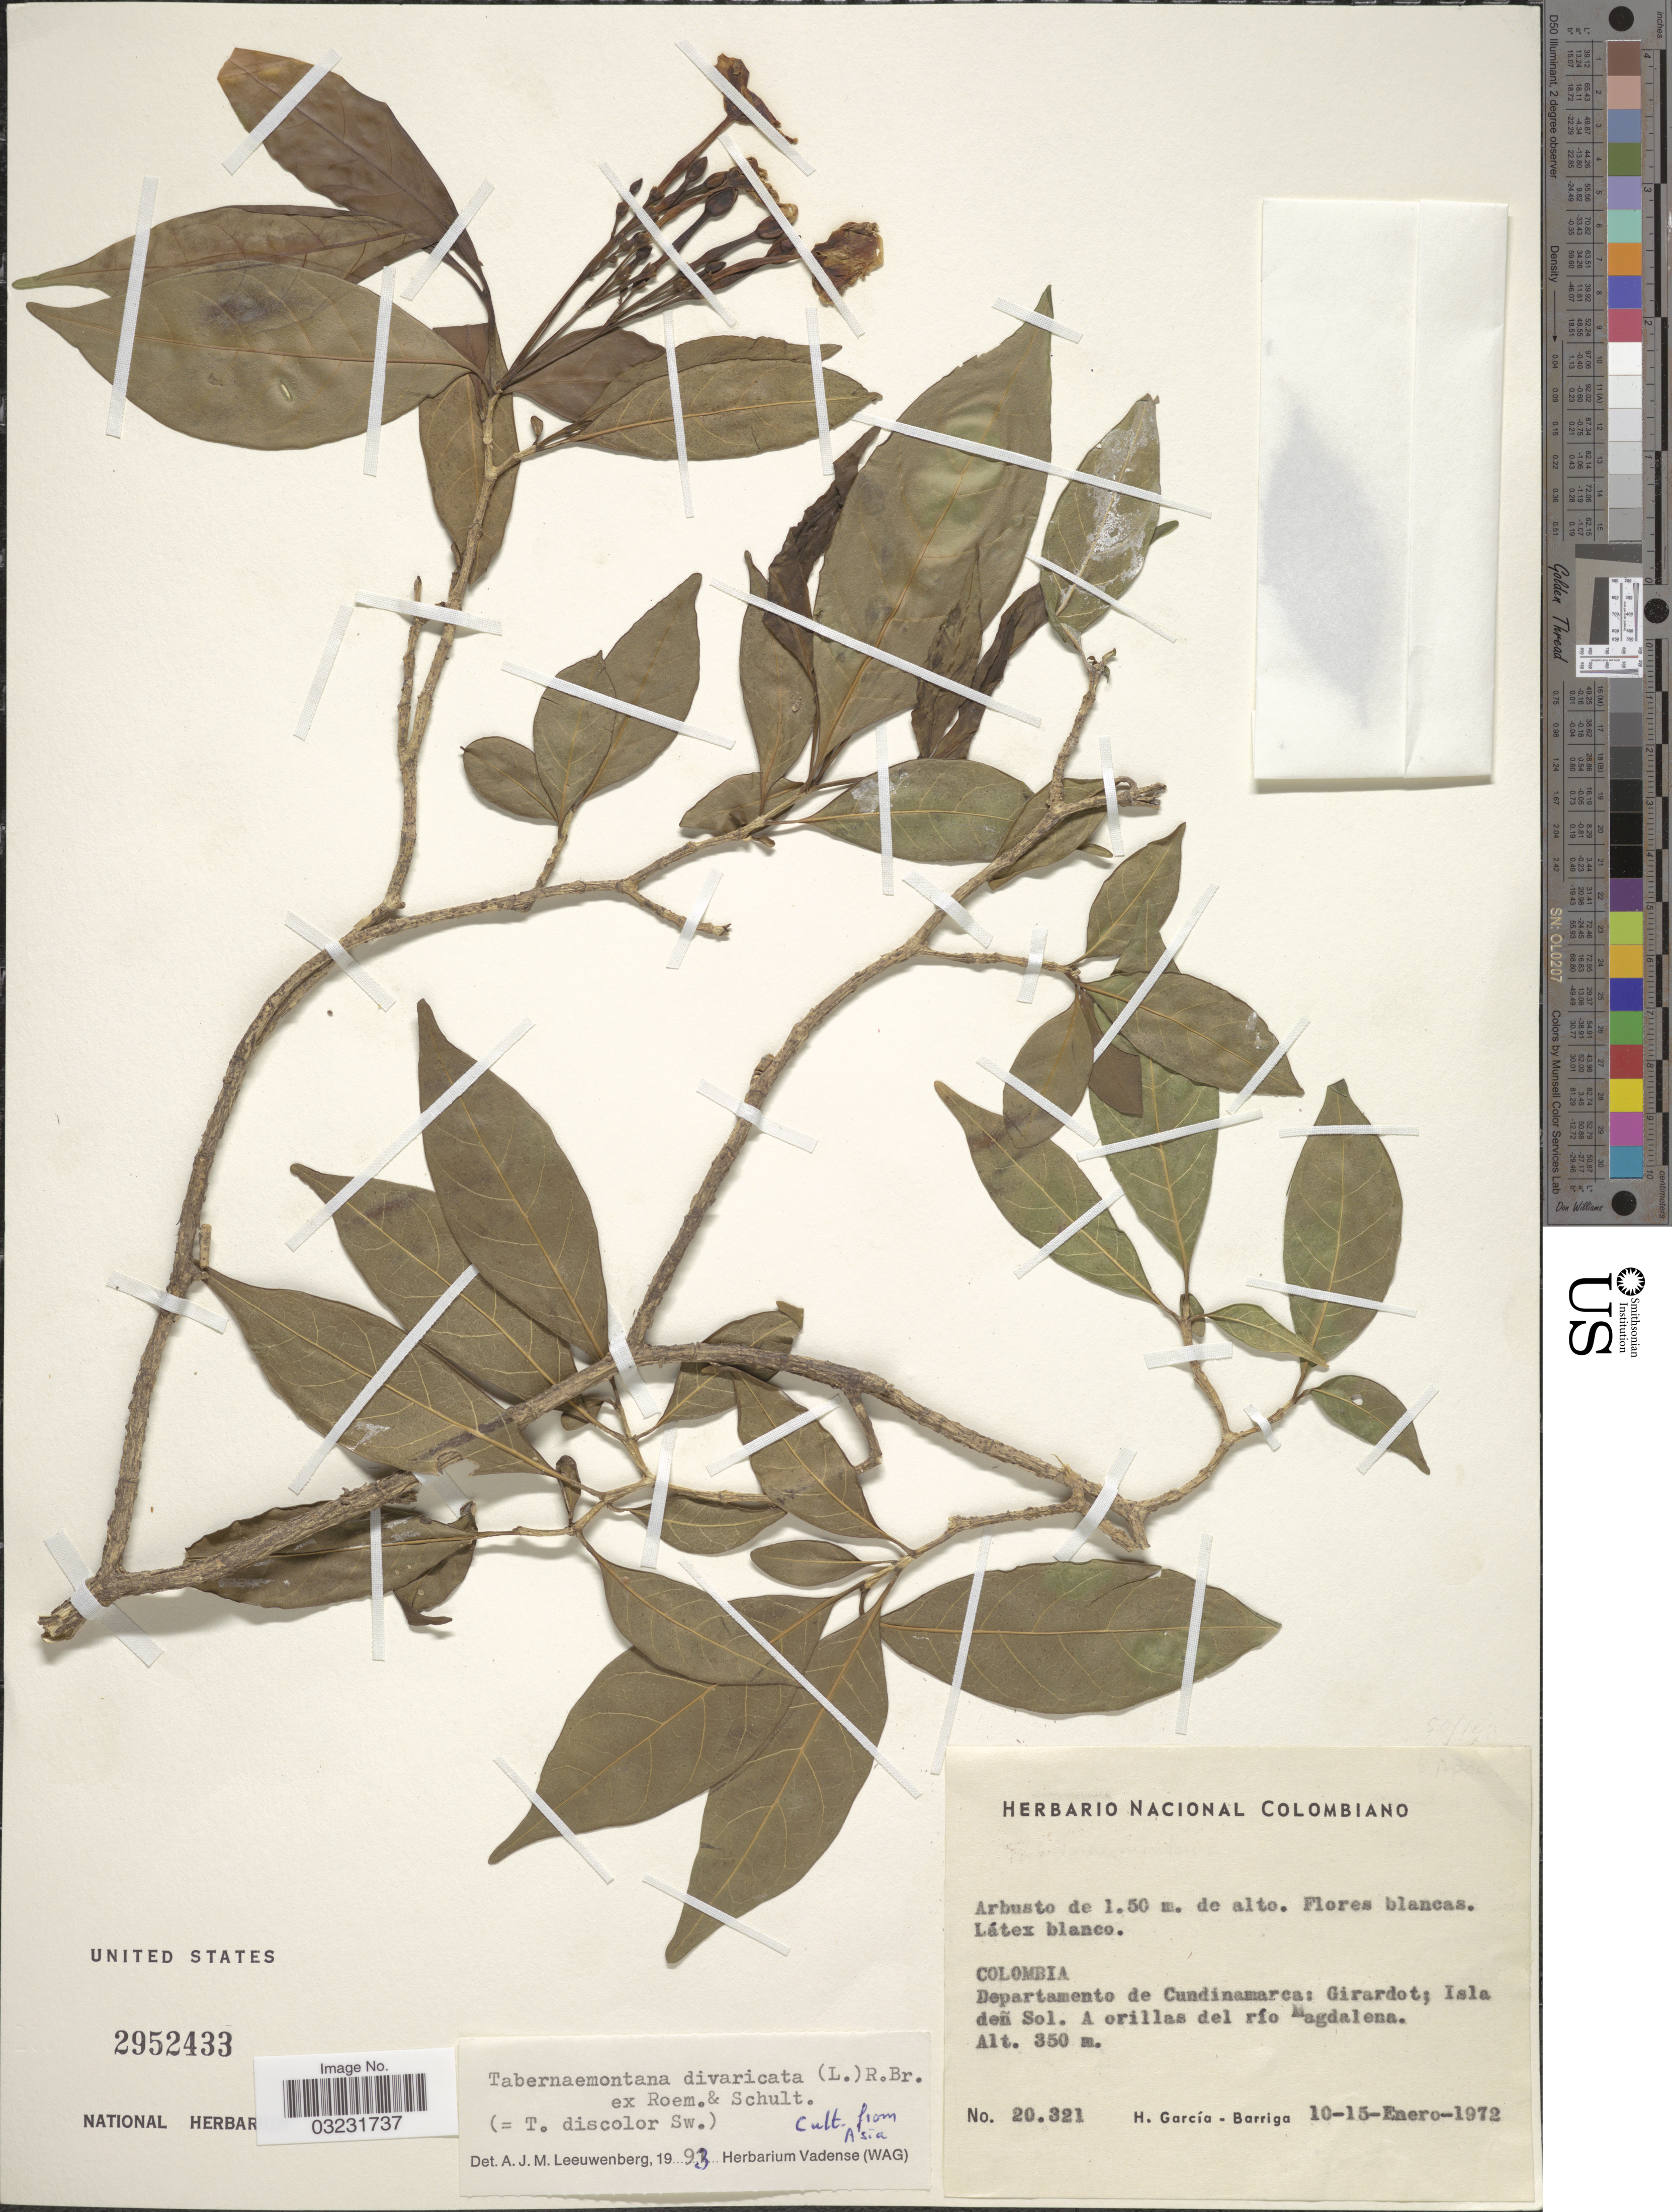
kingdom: Plantae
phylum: Tracheophyta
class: Magnoliopsida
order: Gentianales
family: Apocynaceae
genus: Tabernaemontana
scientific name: Tabernaemontana divaricata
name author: (L.) R. Br. ex Roem. & Schult.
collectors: H. García Barriga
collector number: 20321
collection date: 1972-01-10/1972-01-15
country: Colombia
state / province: Cundinamarca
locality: Departamento de Cundinamarca: Giradot; Isla deñ Sol. A orilllas del río Magdalena.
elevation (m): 350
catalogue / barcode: US 2952433